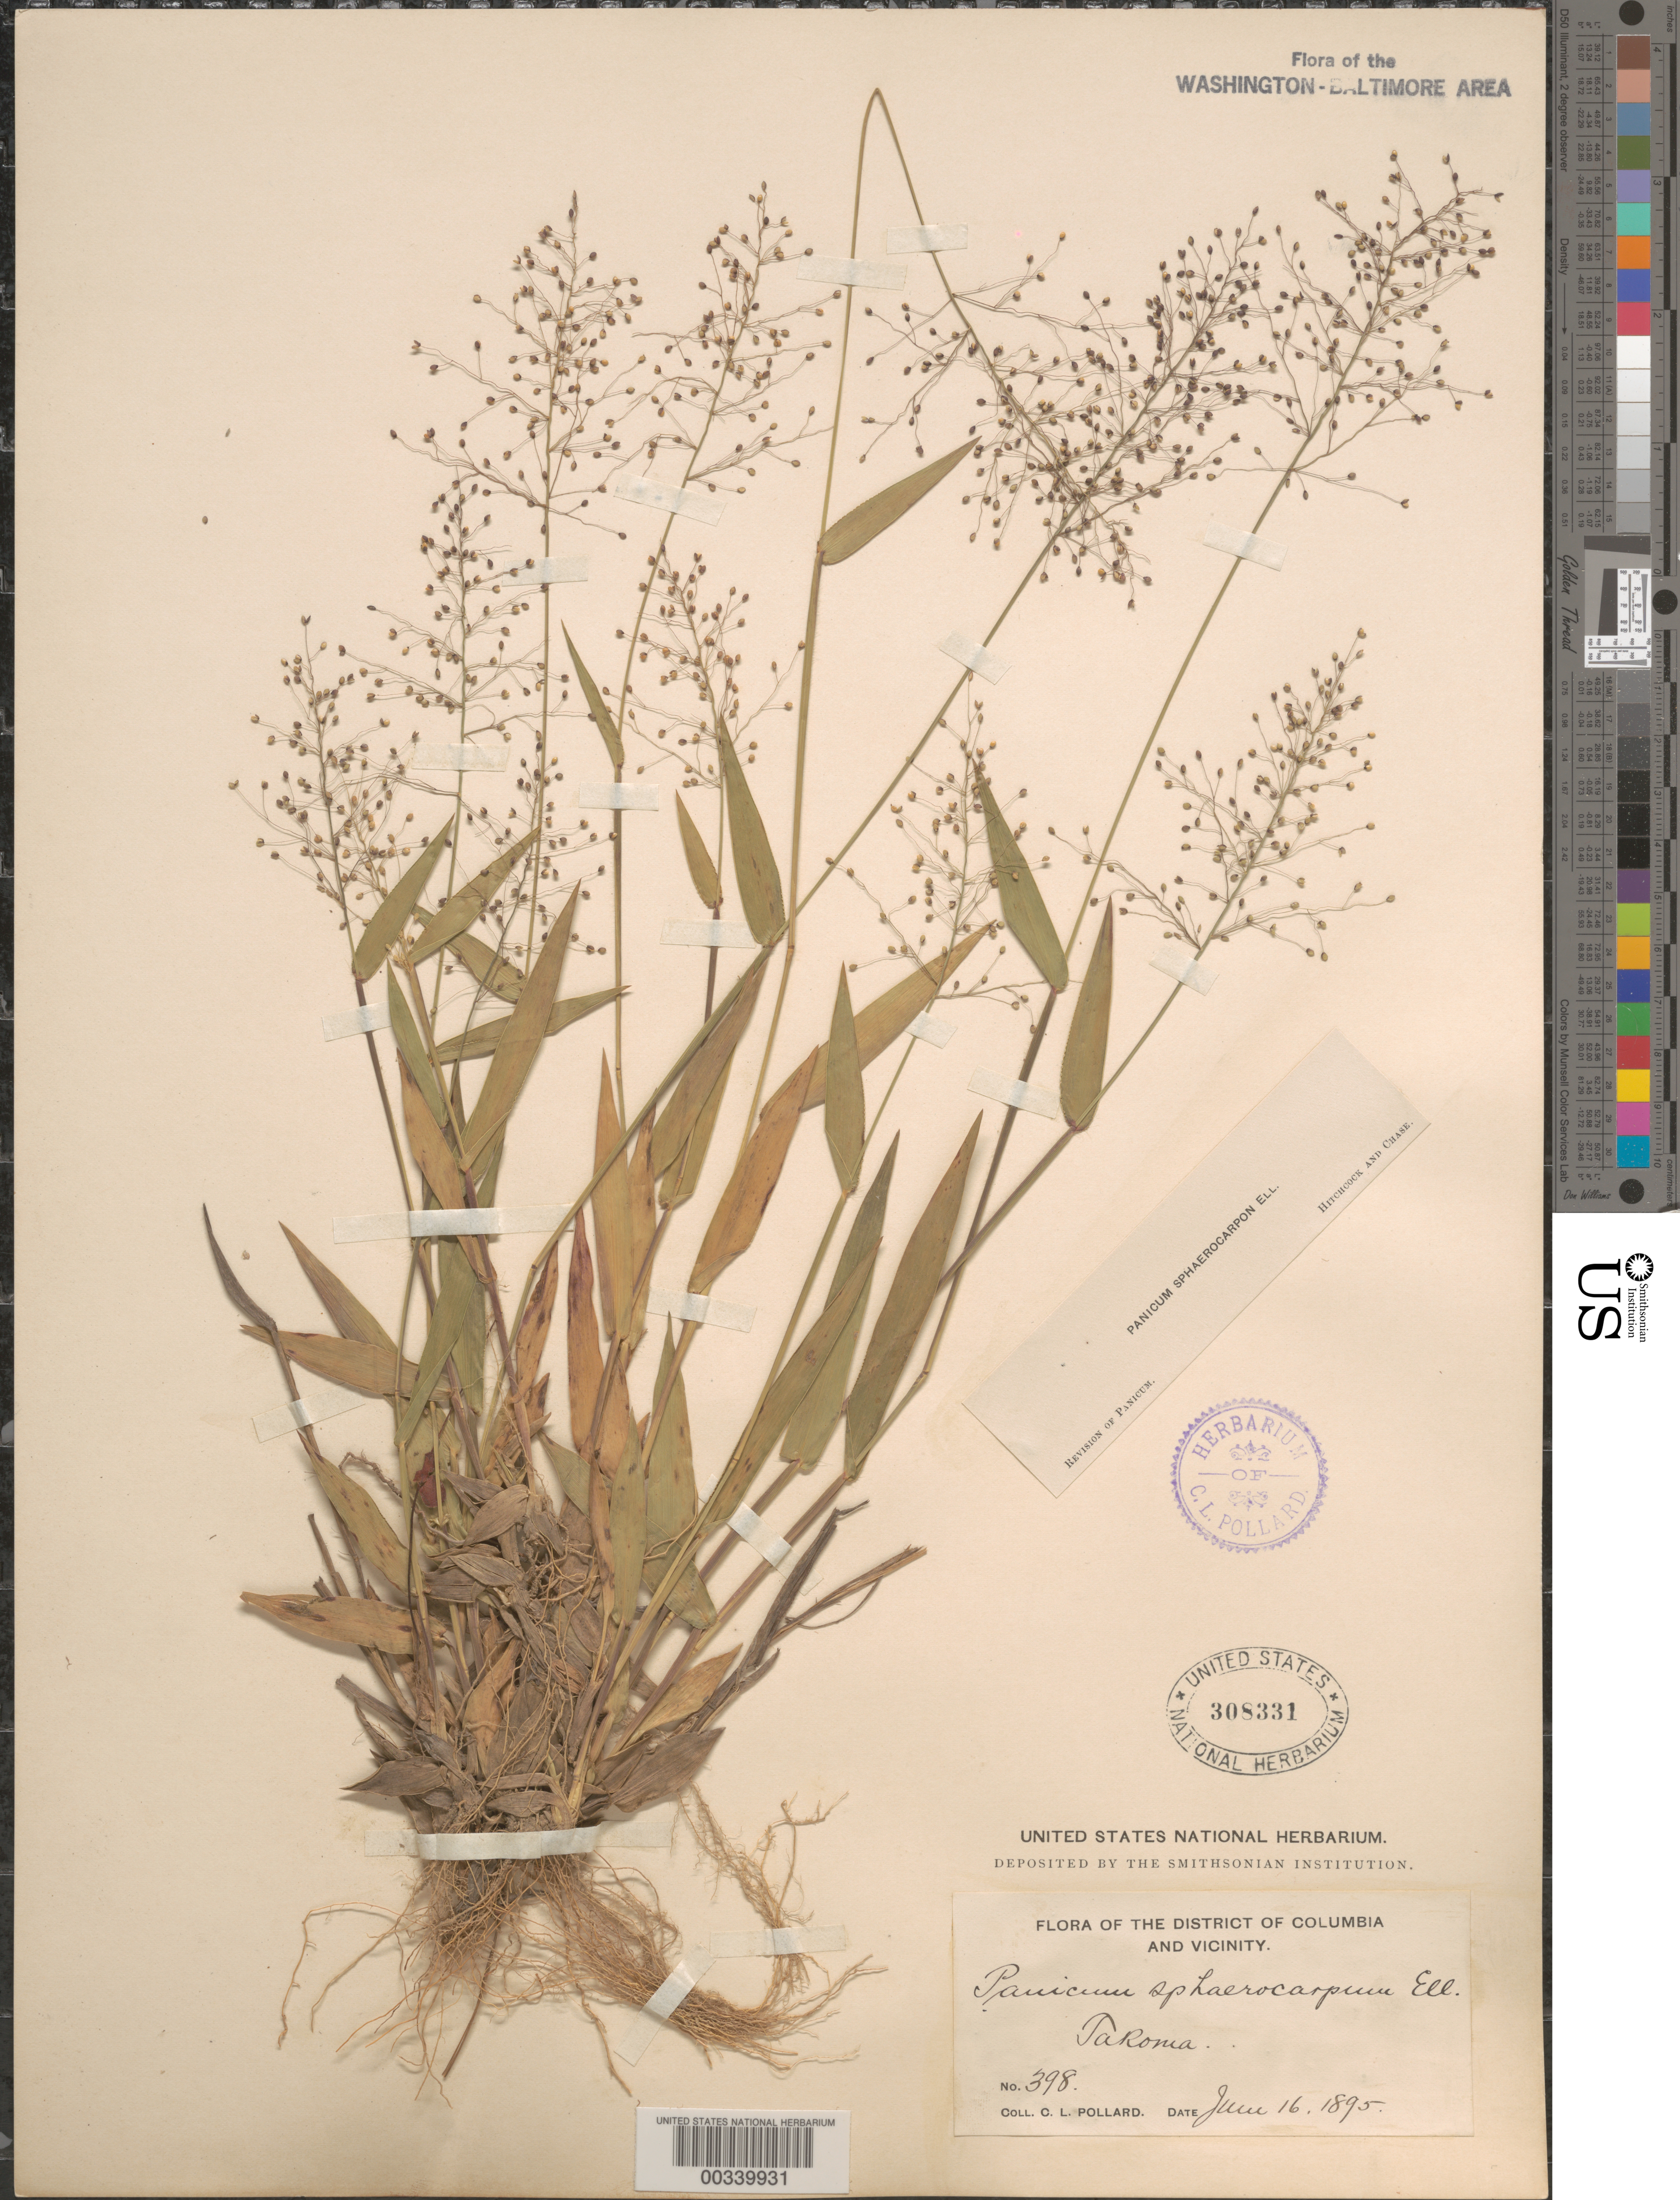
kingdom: Plantae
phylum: Tracheophyta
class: Liliopsida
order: Poales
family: Poaceae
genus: Dichanthelium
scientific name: Dichanthelium sphaerocarpon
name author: (Elliott) Gould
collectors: C. L. Pollard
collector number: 398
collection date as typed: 16 Jun 1895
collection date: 1895-06-16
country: United States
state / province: District of Columbia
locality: Takoma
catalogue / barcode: US 3083311